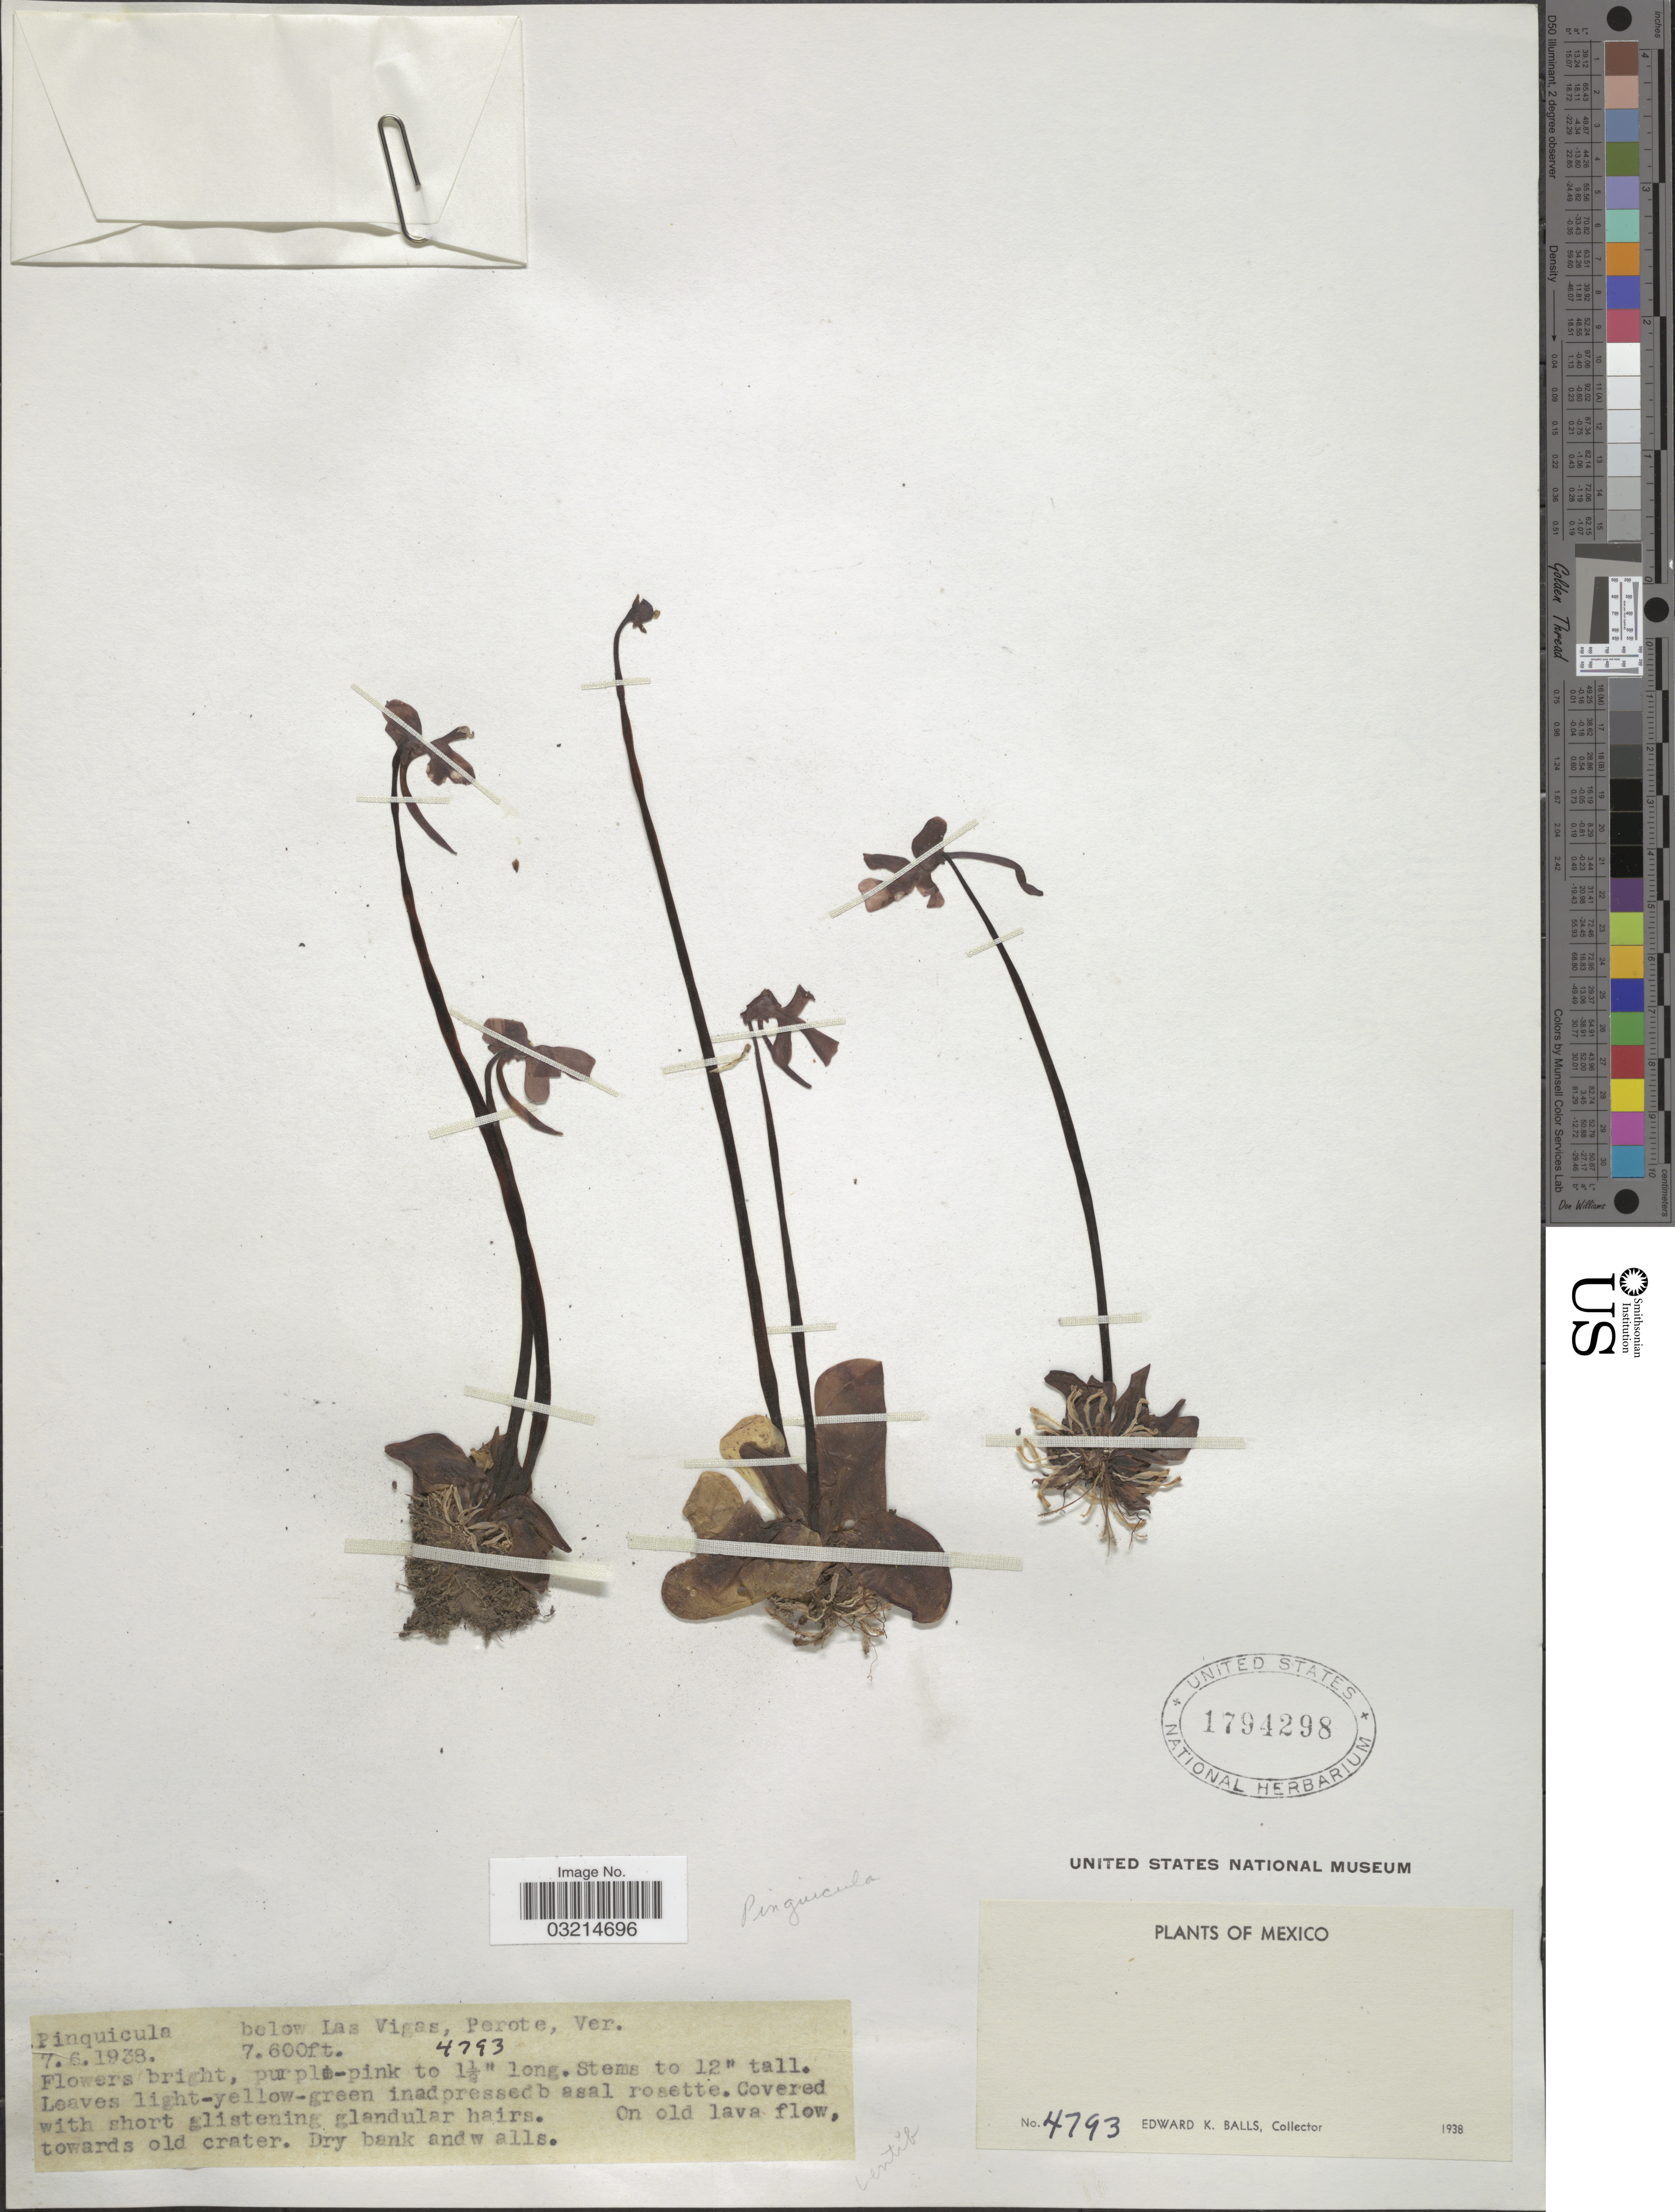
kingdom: Plantae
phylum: Tracheophyta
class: Magnoliopsida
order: Lamiales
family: Lentibulariaceae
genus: Pinguicula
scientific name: Pinguicula sp.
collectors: E. K. Balls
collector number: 4793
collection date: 1938-06-07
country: Mexico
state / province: Veracruz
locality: Pinguicula below Las Vigas, Perote, Ver.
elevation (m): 2316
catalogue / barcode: US 1794298